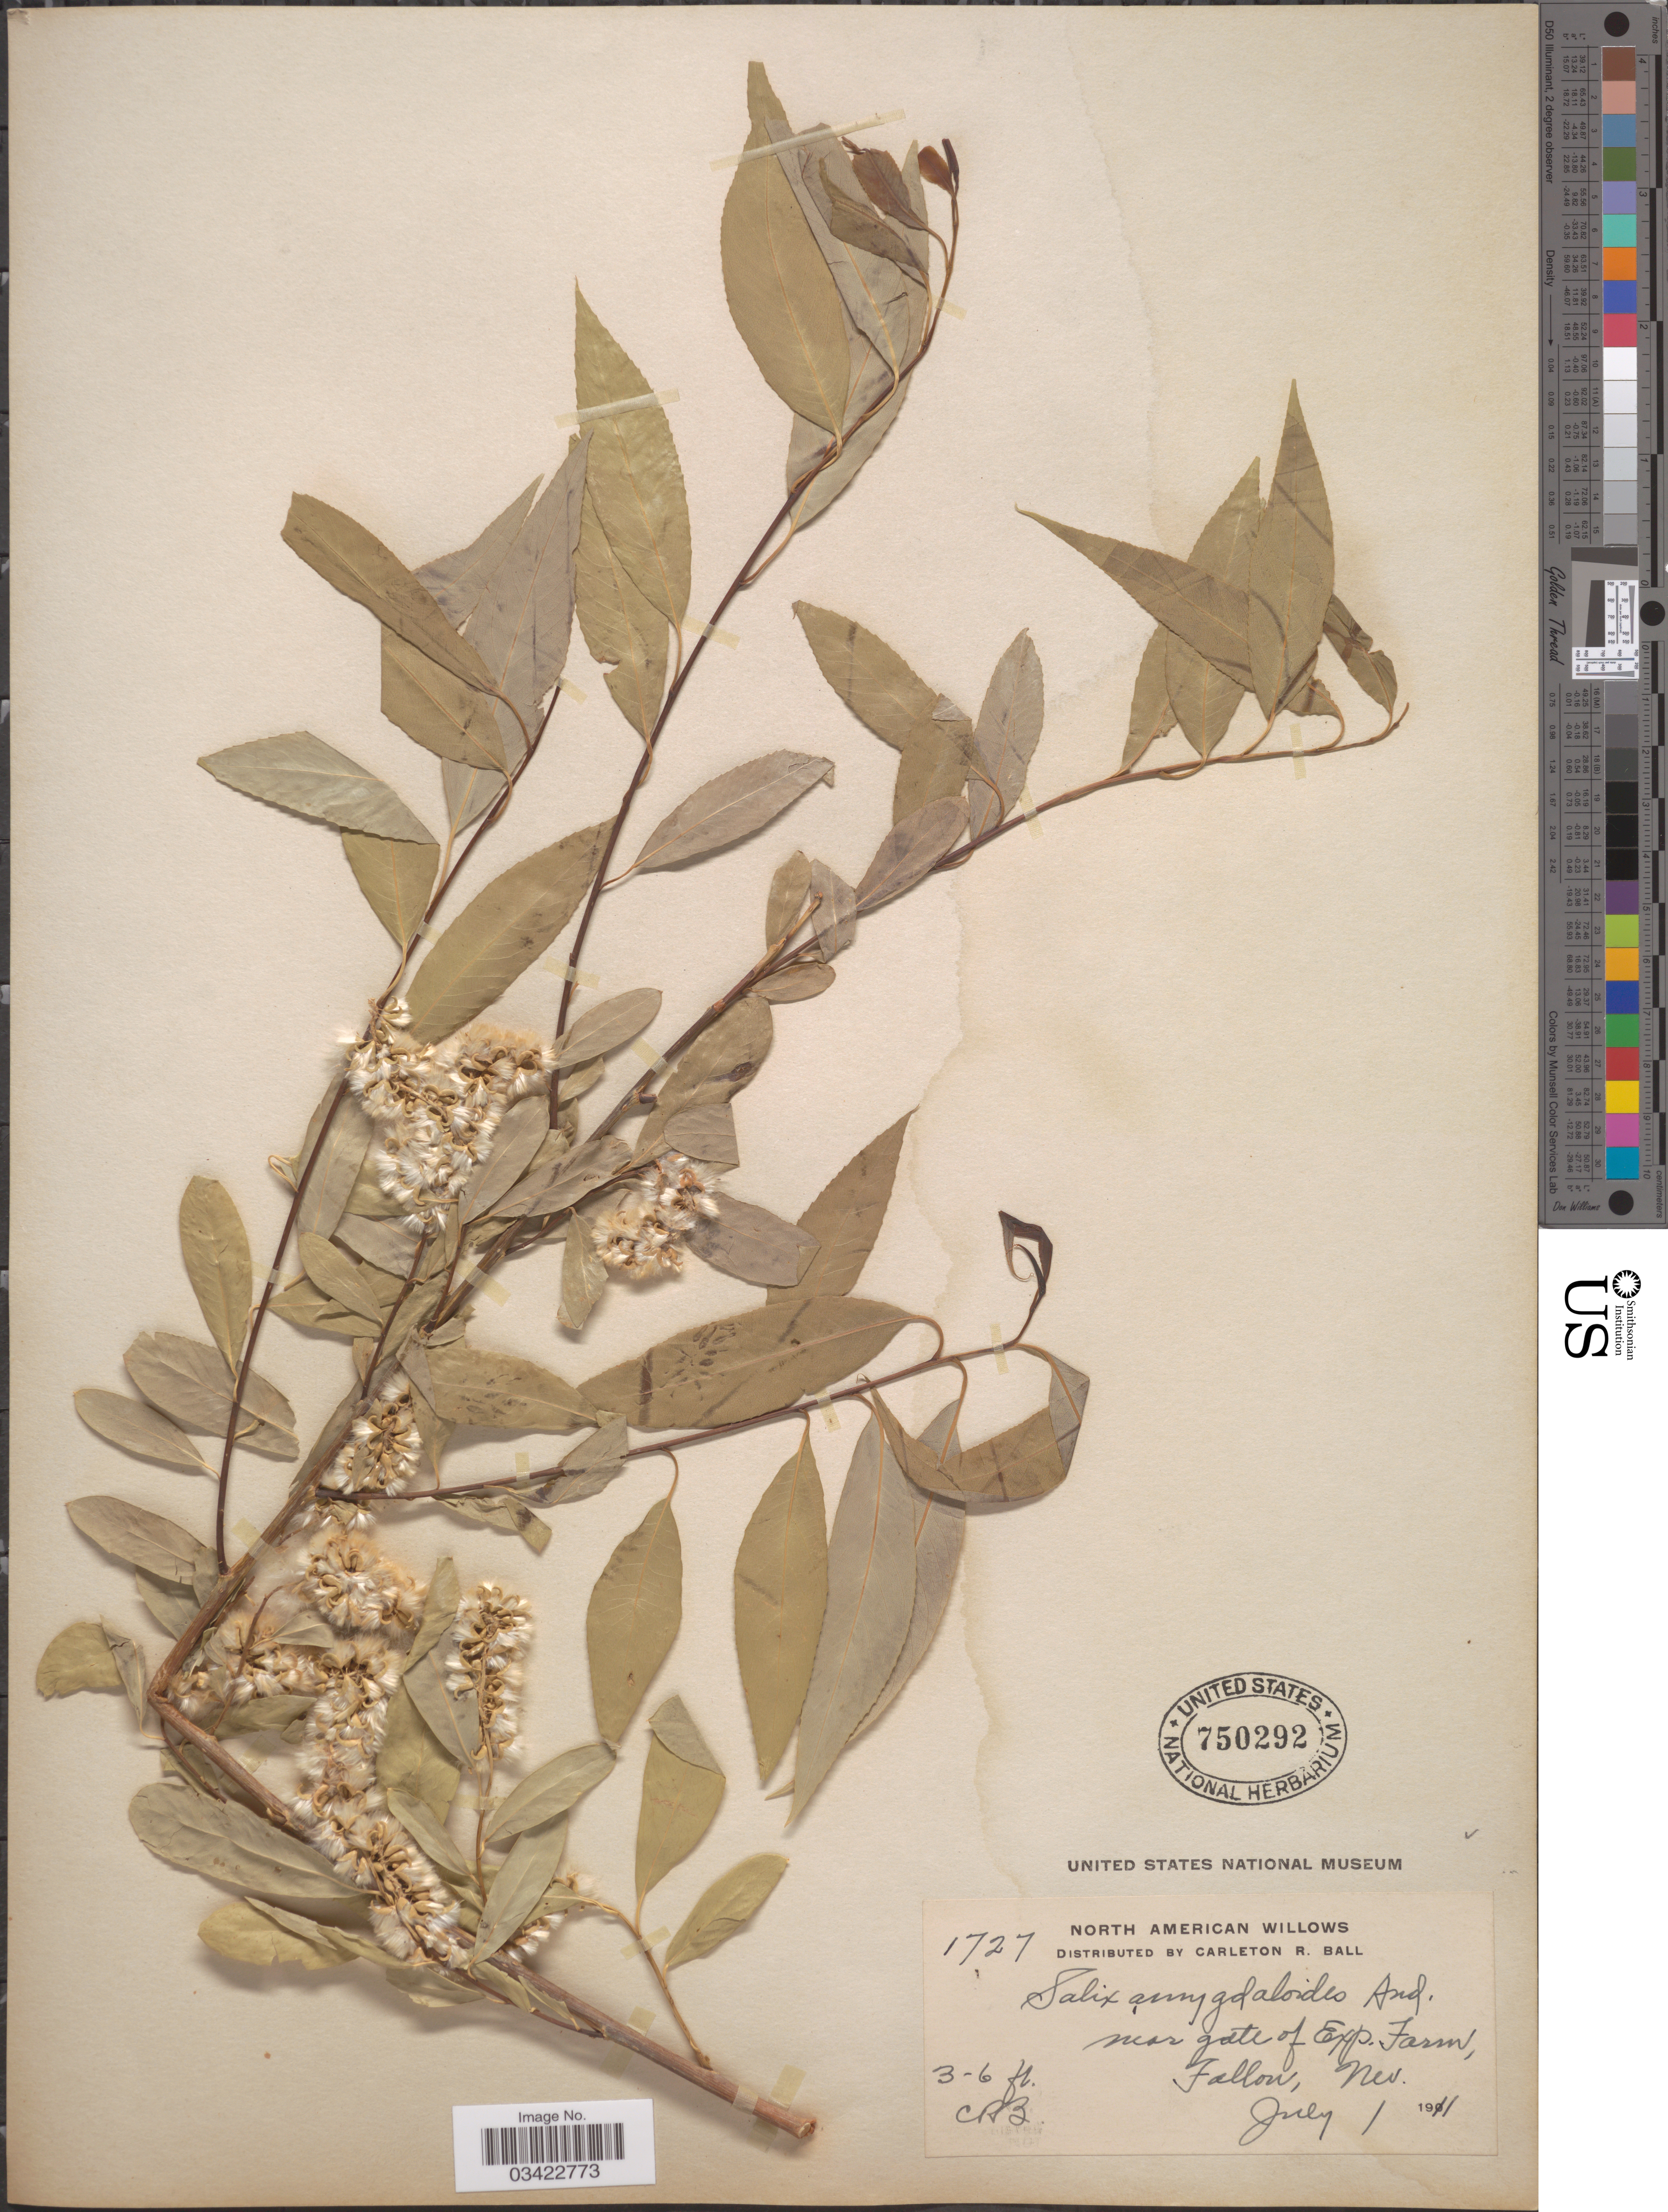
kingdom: Plantae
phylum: Tracheophyta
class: Magnoliopsida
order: Malpighiales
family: Salicaceae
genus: Salix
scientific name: Salix amygdaloides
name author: Andersson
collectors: C. R. Ball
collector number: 1727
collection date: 1911-07-01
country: United States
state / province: Nevada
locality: Near gate of Exp. Farm, Fallon.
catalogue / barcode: US 750292